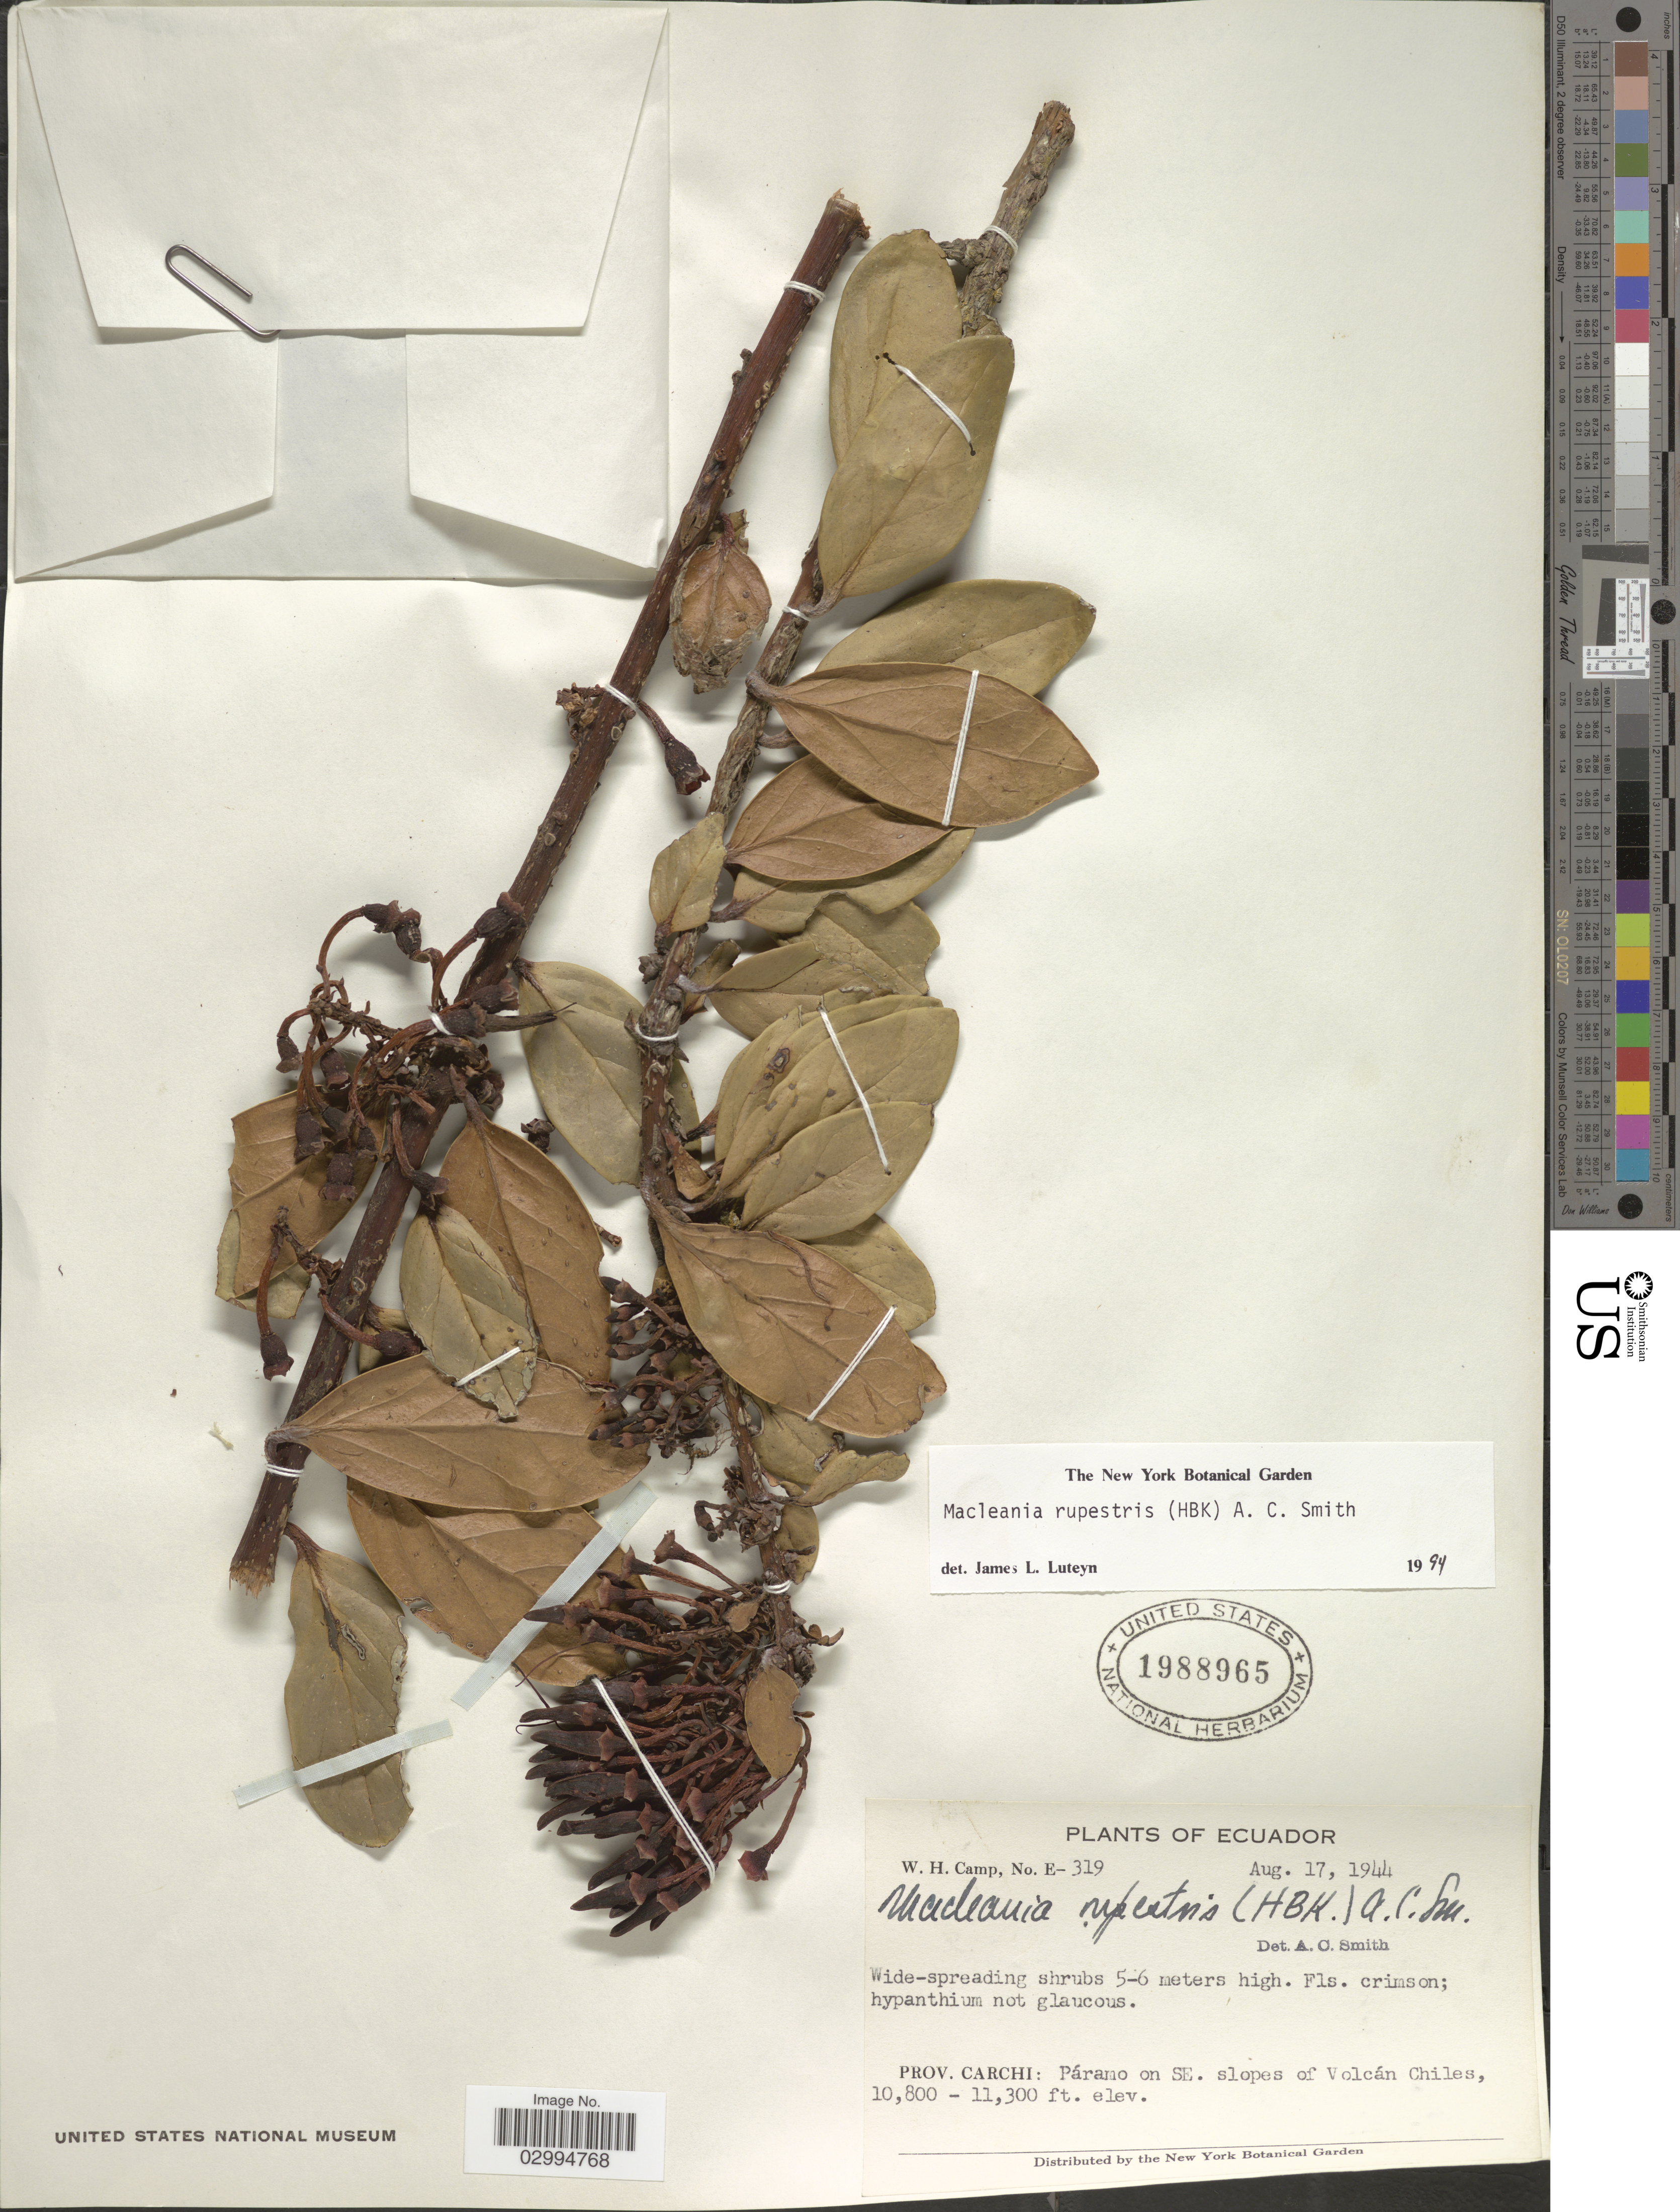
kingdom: Plantae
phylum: Tracheophyta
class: Magnoliopsida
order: Ericales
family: Ericaceae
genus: Macleania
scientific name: Macleania rupestris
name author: (Kunth) A.C. Sm.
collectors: W. H. Camp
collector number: E-319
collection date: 1944-08-17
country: Ecuador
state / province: Carchi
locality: Páramo on SE. slopes of Volcán Chiles.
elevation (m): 3292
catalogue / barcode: US 1988965